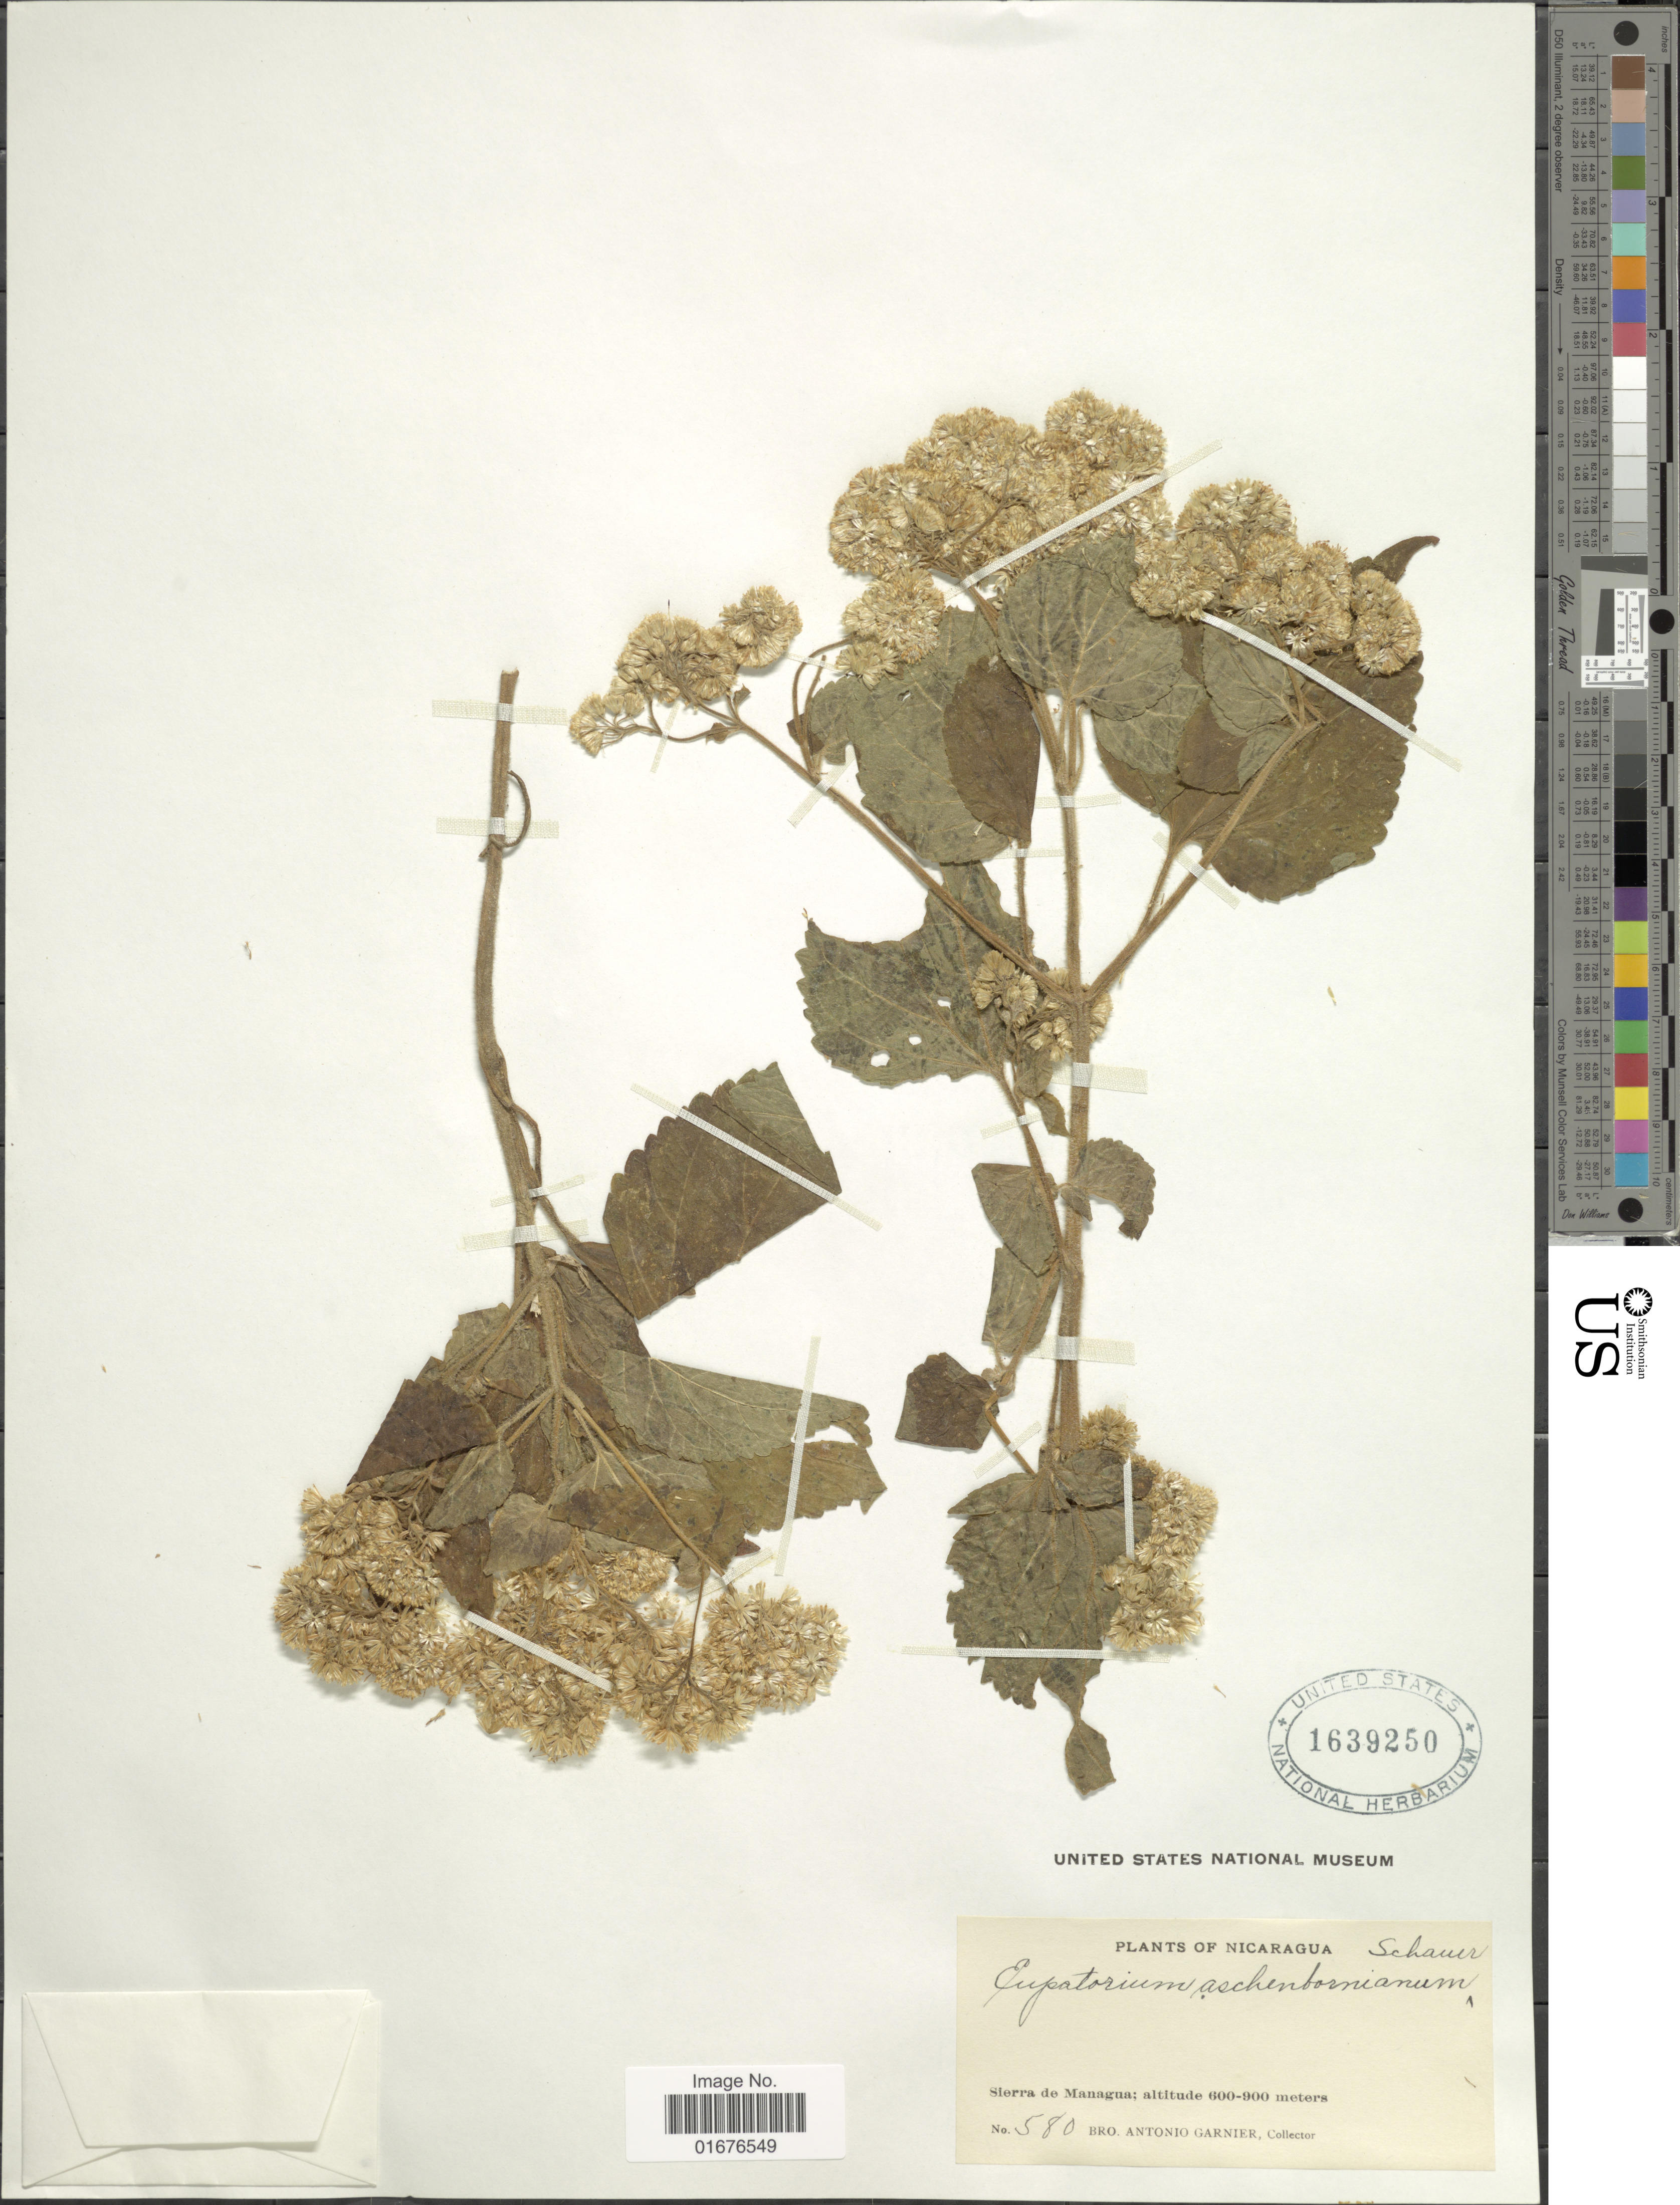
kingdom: Plantae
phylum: Tracheophyta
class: Magnoliopsida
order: Asterales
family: Asteraceae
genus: Ageratina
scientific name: Ageratina pichinchensis var. bustamenta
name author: (DC.) R.M. King & H. Rob.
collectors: Bro. A. Garnier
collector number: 580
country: Nicaragua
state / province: Managua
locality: Sierra de Managua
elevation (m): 600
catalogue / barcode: US 1639250